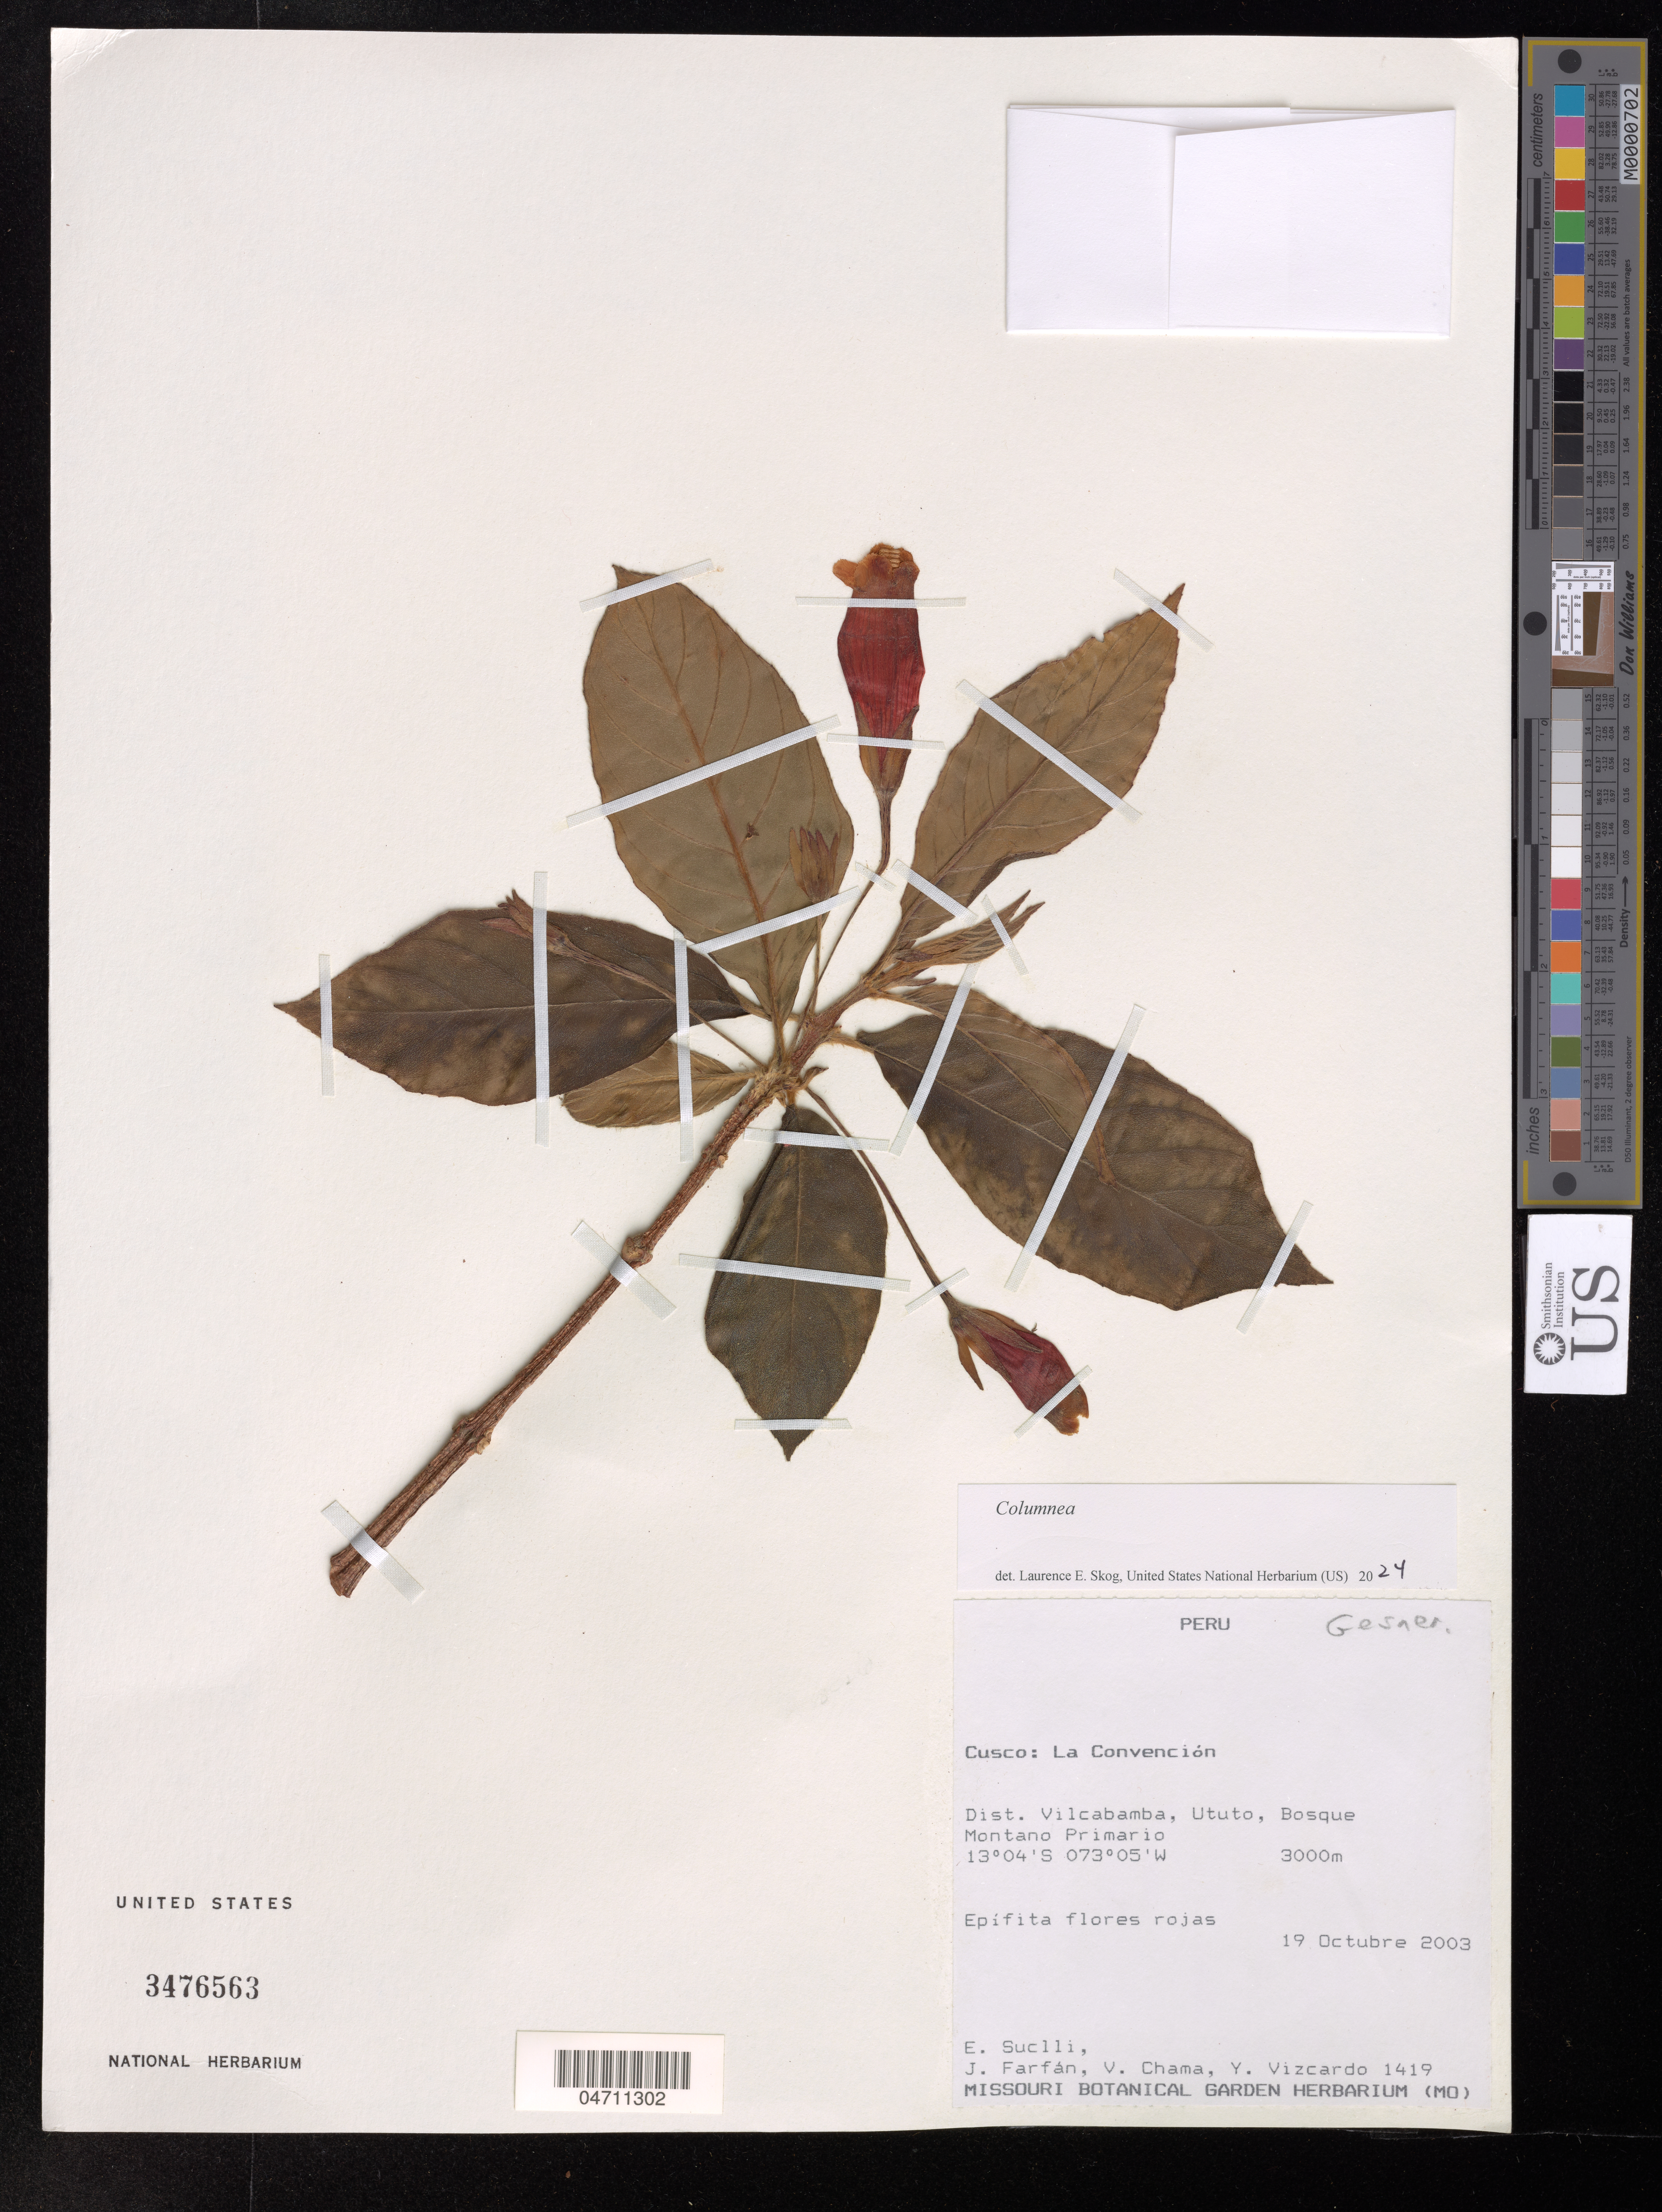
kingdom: Plantae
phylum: Tracheophyta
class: Magnoliopsida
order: Lamiales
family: Gesneriaceae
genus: Columnea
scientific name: Columnea sp.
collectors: E. Suclli, J. Farfán, V. Chama & Y. Vizcardo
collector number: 1419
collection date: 2003-10-19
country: Peru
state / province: Cusco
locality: La Convención, Dist. Vilcabamda, Ututu.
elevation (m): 3000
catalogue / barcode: US 3476563